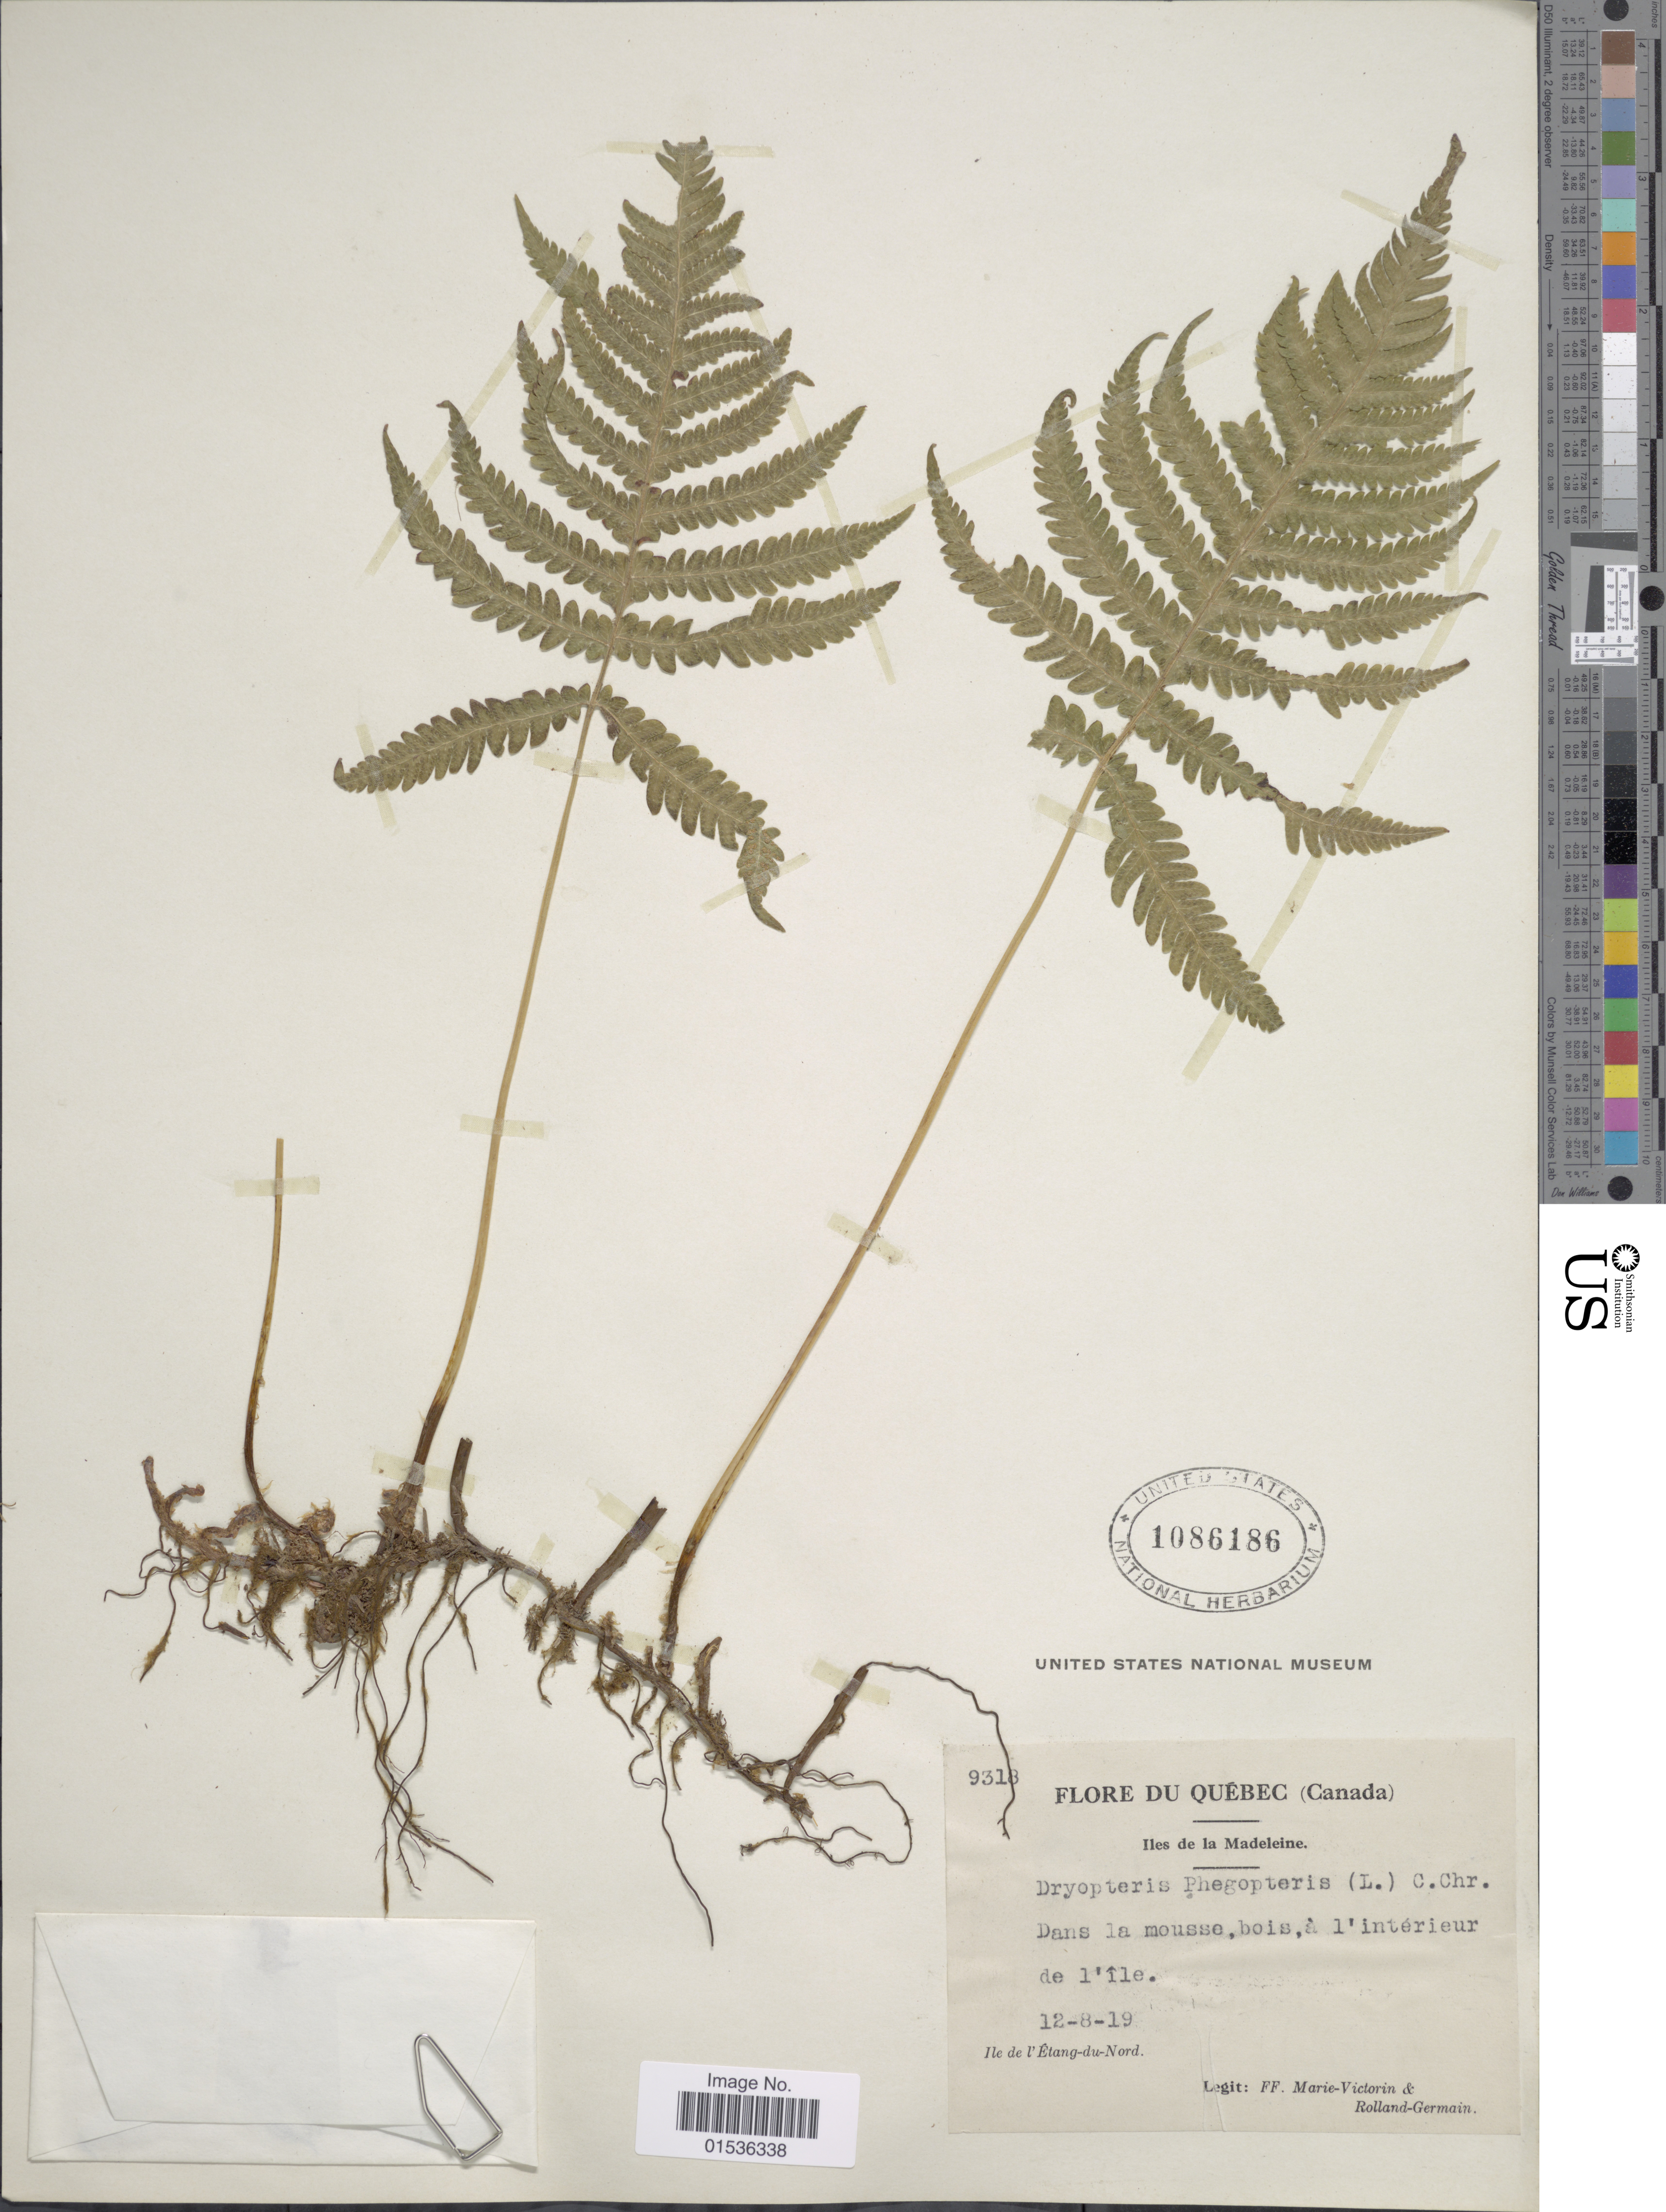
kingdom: Plantae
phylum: Tracheophyta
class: Polypodiopsida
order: Polypodiales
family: Thelypteridaceae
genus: Phegopteris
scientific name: Phegopteris connectilis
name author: (Michx.) Watt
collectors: Fr. Marie-Victorin & Rolland-Germain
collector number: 9318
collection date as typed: Transcribed d/m/y: 12/8/19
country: Canada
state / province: Quebec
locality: Quebec (Canada) Iles de la Madeleine. Dans la mousse, bois a l'interieur de ile. Ile de l'Etang-du-Nord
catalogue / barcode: US 1086186